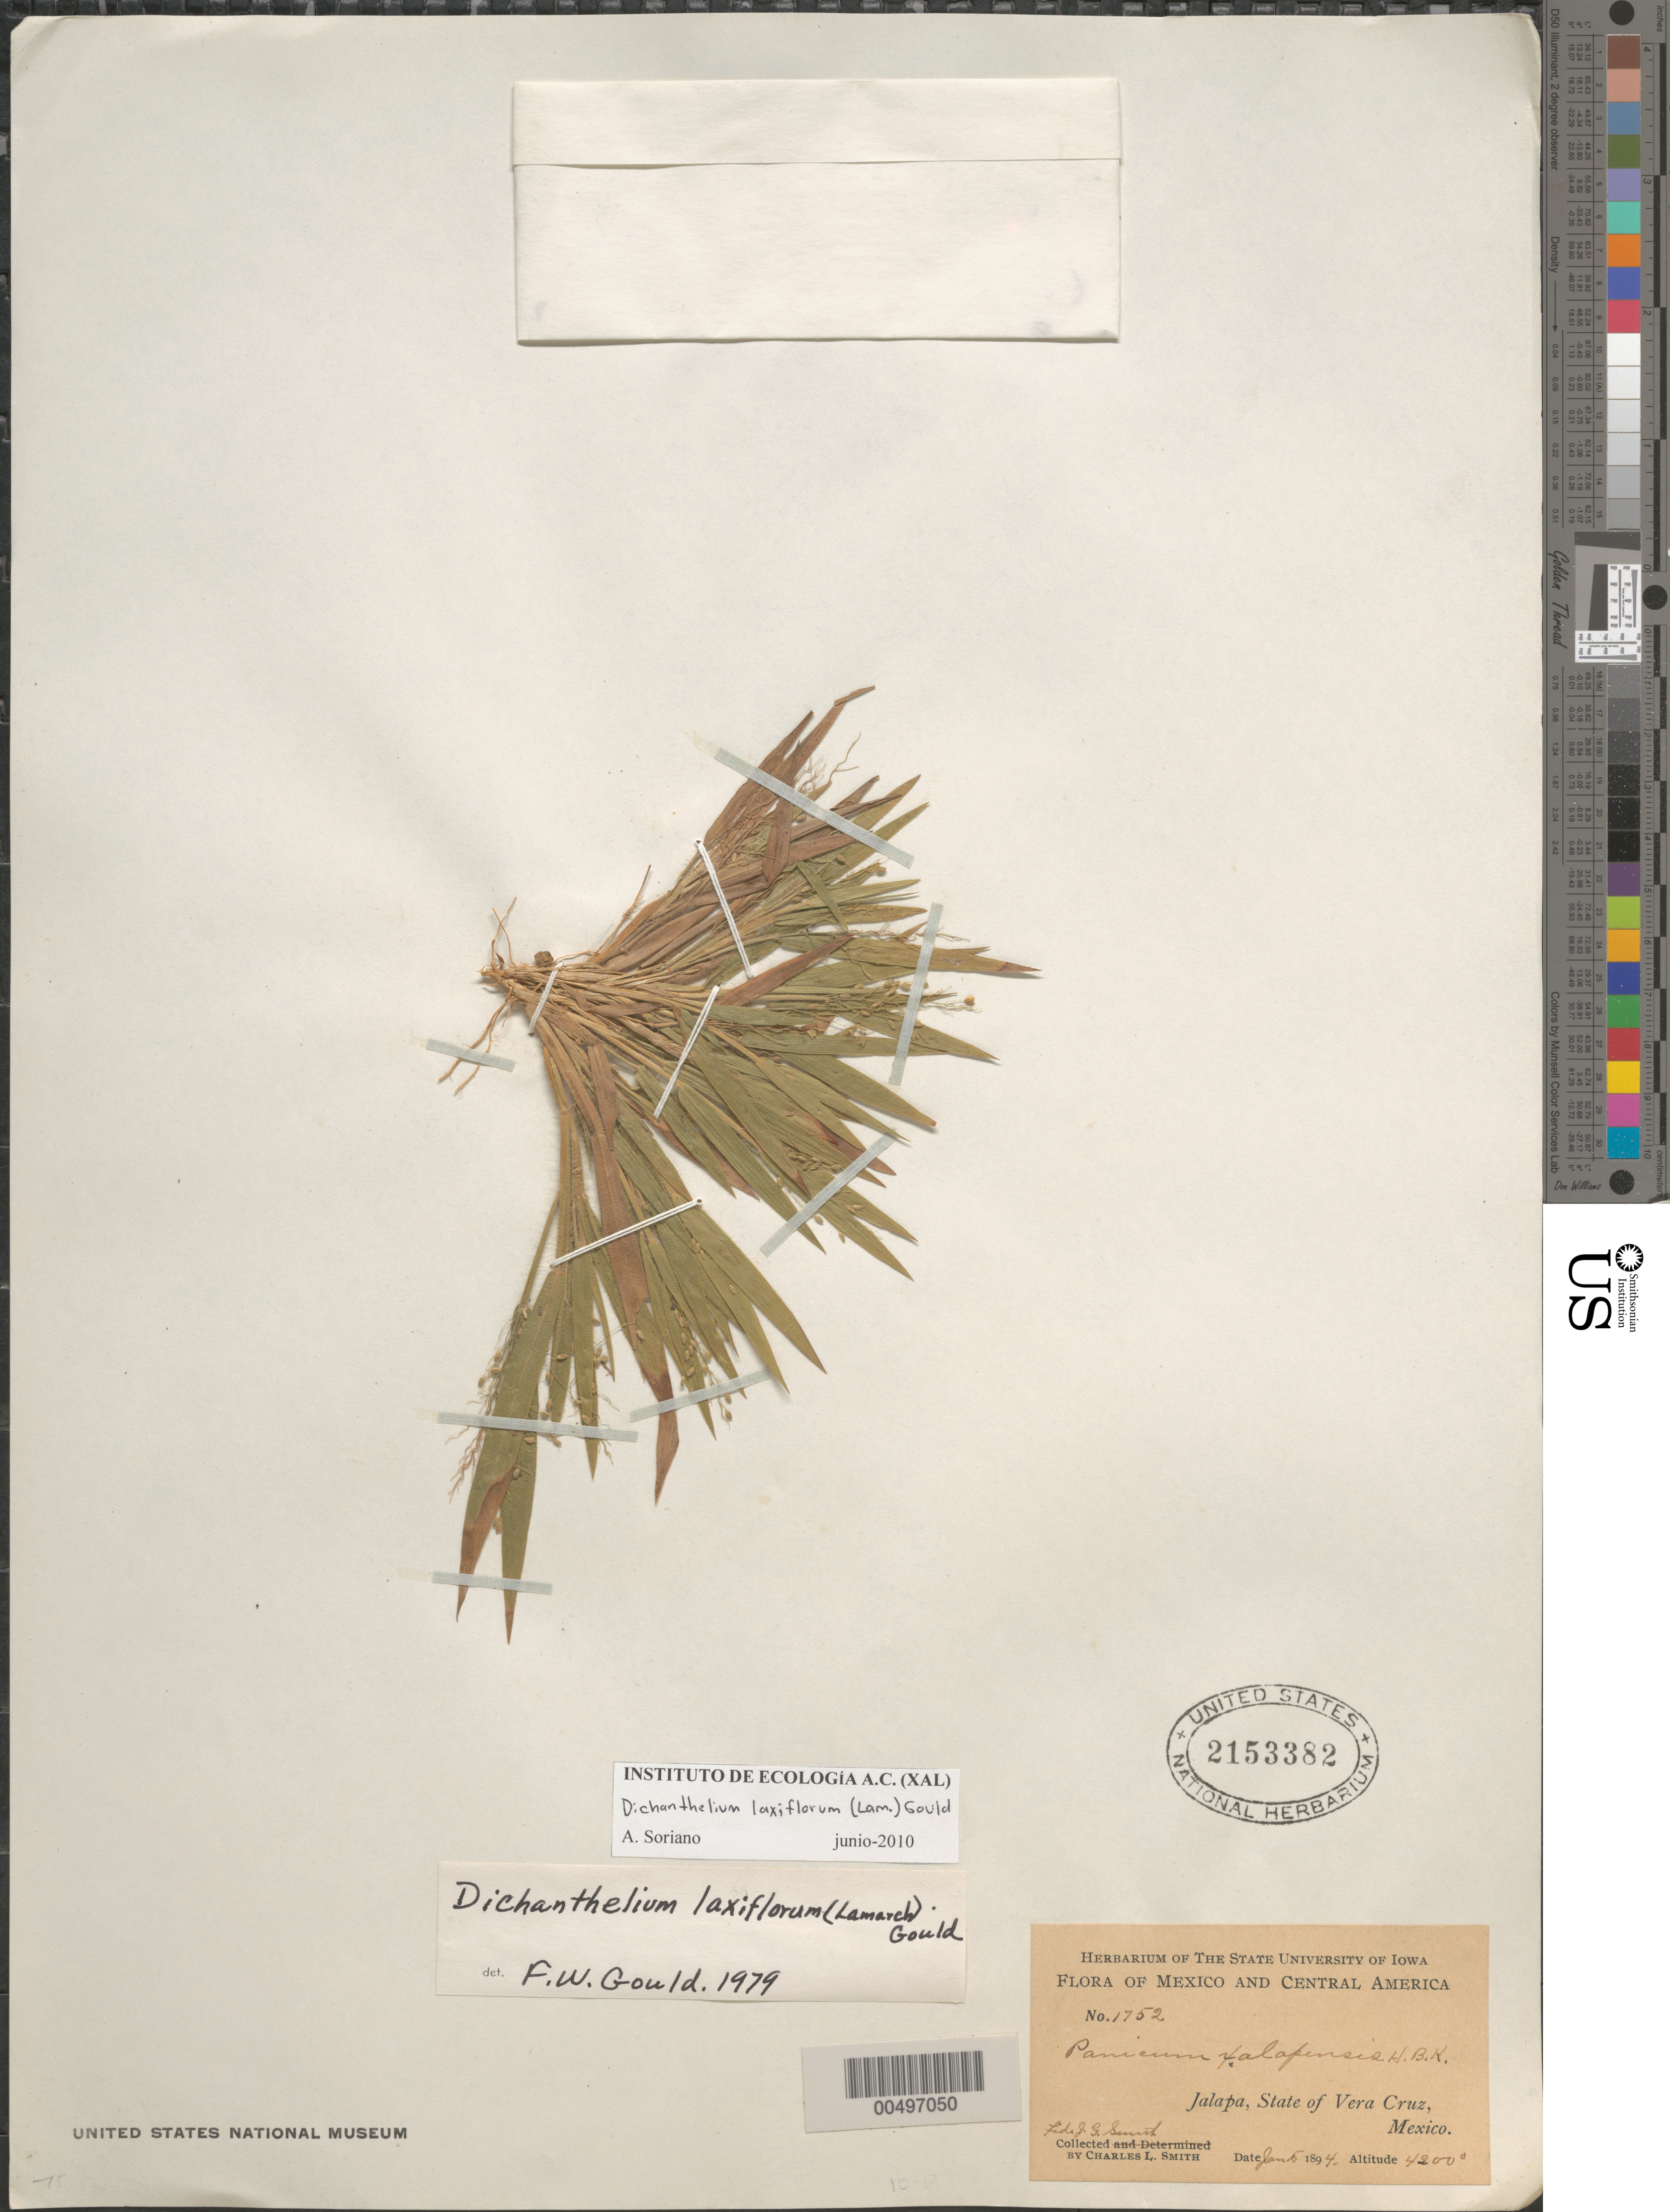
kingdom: Plantae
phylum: Tracheophyta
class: Liliopsida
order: Poales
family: Poaceae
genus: Dichanthelium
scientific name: Dichanthelium laxiflorum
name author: (Lam.) Gould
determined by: Gould, F. W.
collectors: C. L. Smith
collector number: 1752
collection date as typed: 5 Jan 1894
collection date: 1894-01-05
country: Mexico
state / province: Veracruz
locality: Jalapa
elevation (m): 1280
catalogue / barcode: US 2153382